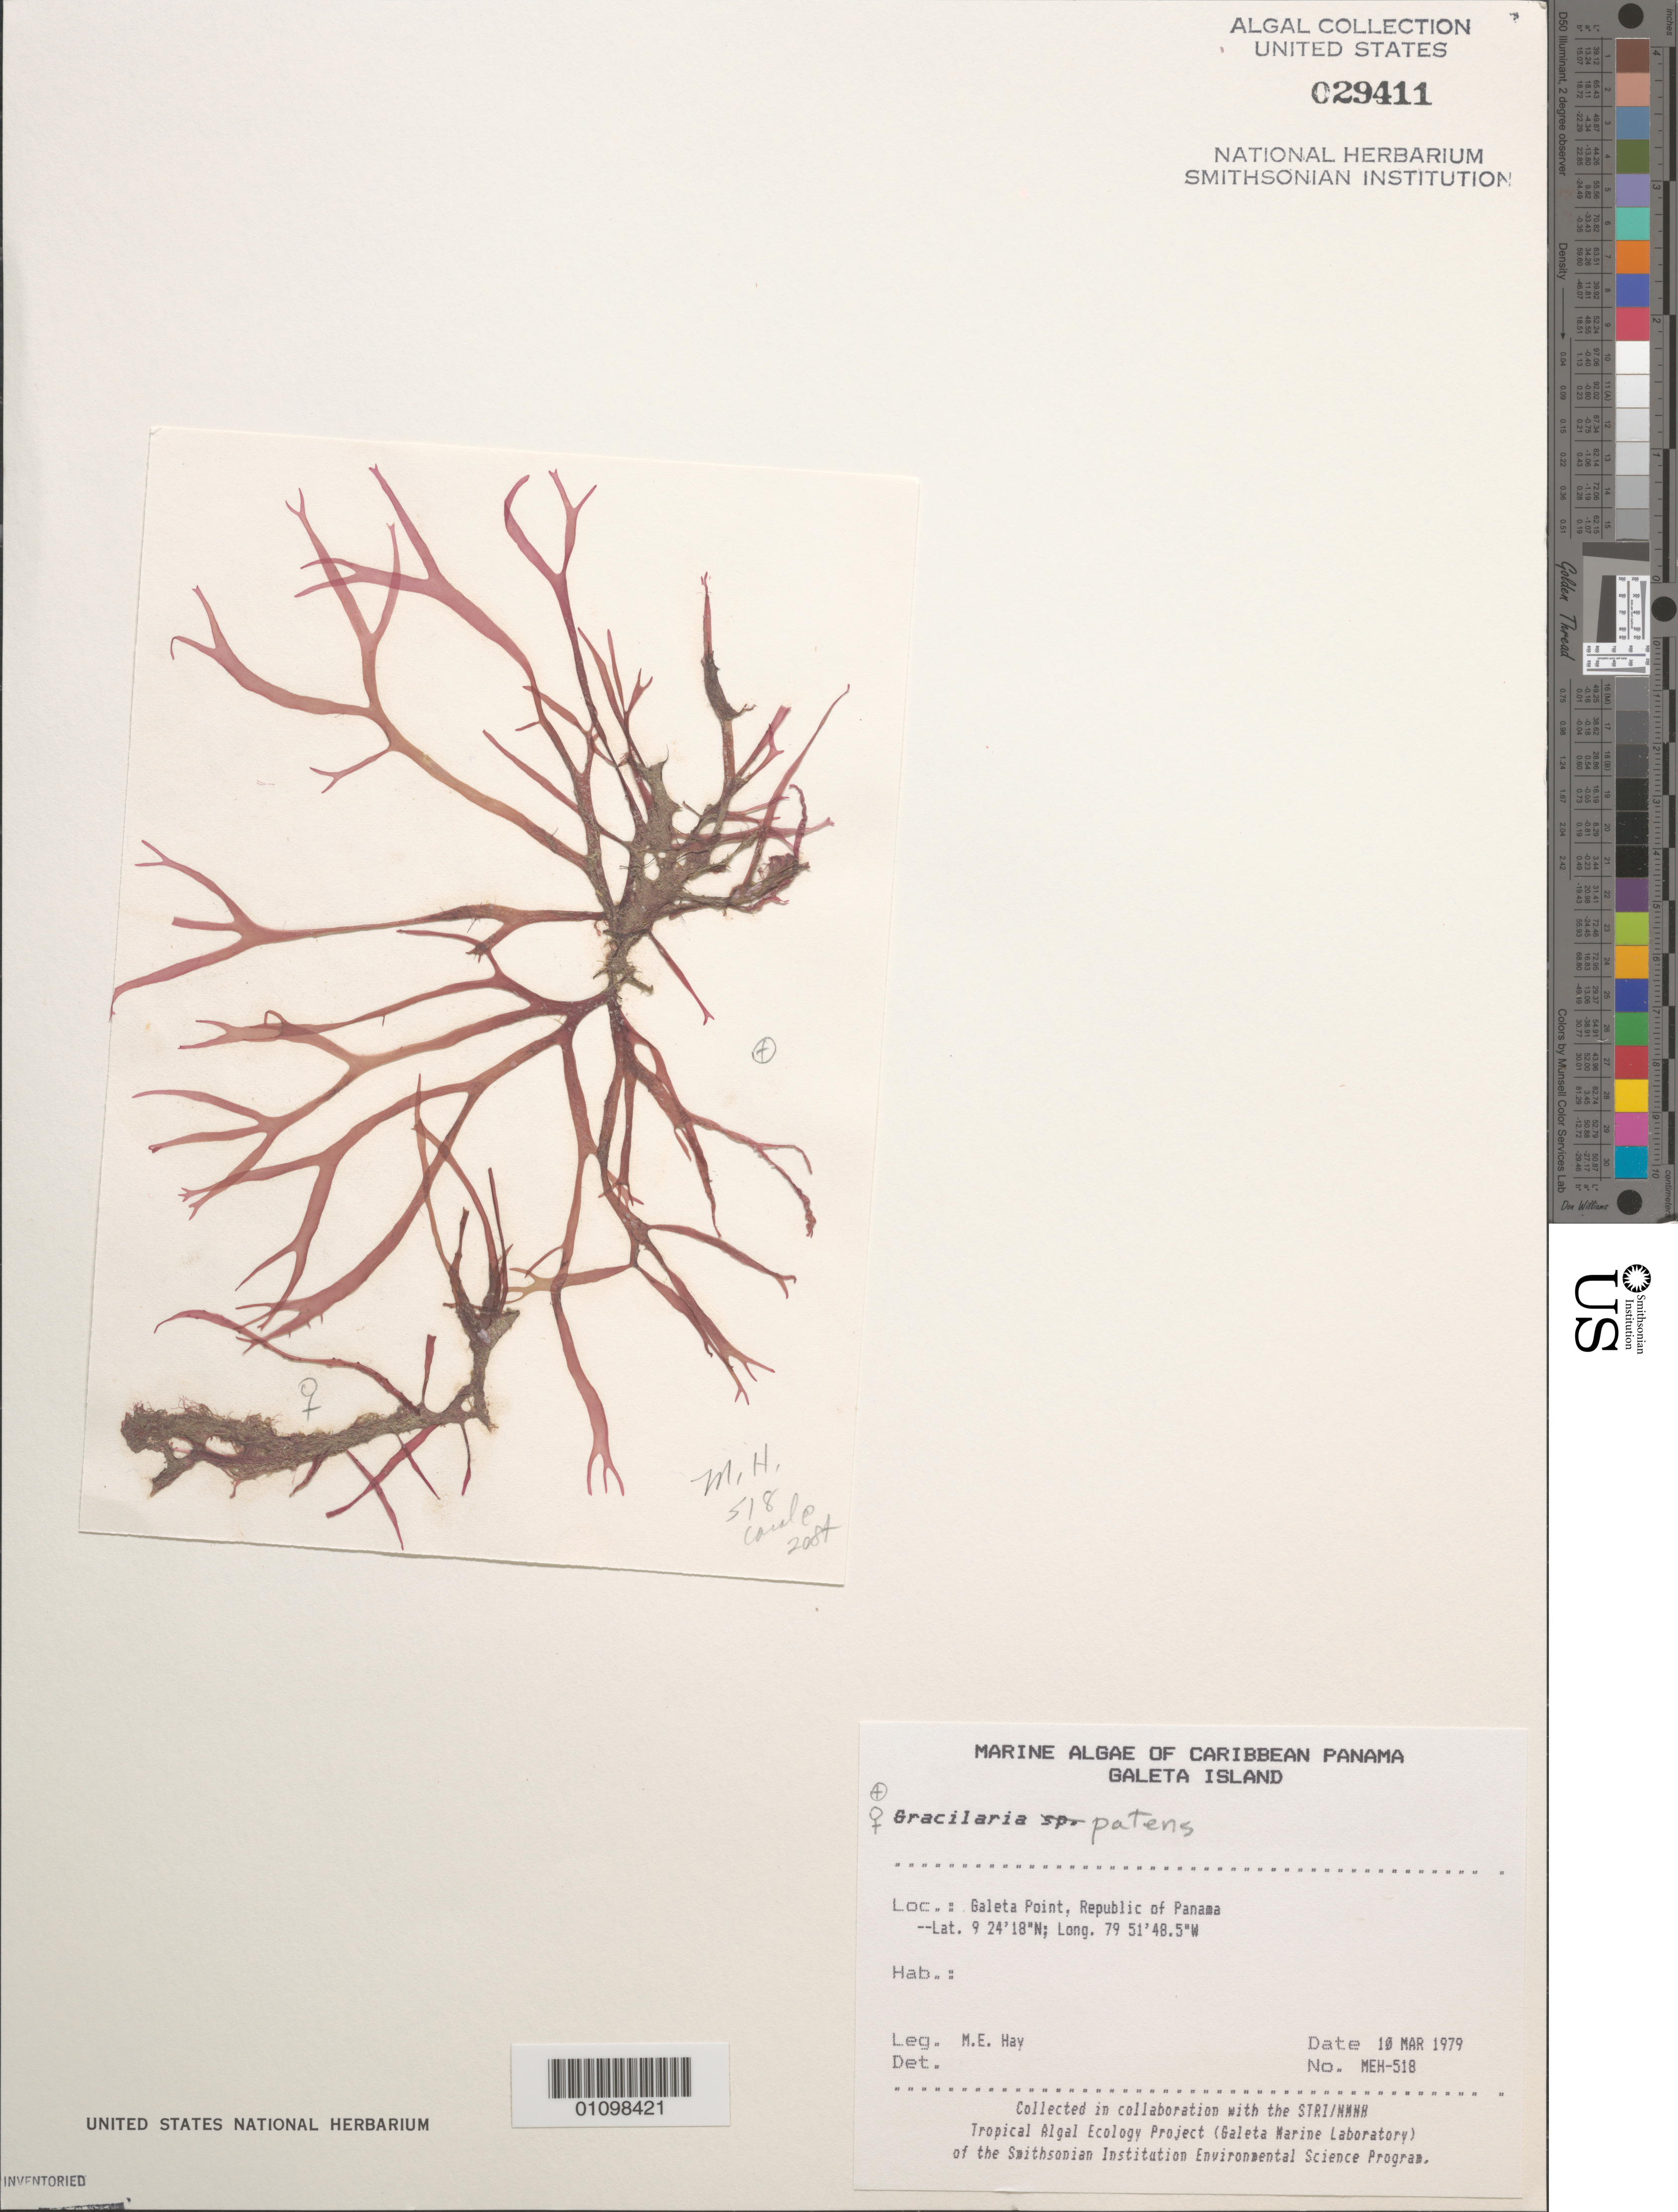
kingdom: Plantae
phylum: Rhodophyta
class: Florideophyceae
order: Gracilariales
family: Gracilariaceae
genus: Gracilaria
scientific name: Gracilaria patens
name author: P. Crouan & H. Crouan in Schramm & Maze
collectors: M. E. Hay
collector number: MEH-518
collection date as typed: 10 Mar 1979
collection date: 1979-03-10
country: Panama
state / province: Colón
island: Galeta Island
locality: Galeta Point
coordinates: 9 24'18"N, 79 51'48.5"W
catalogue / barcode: US 29411